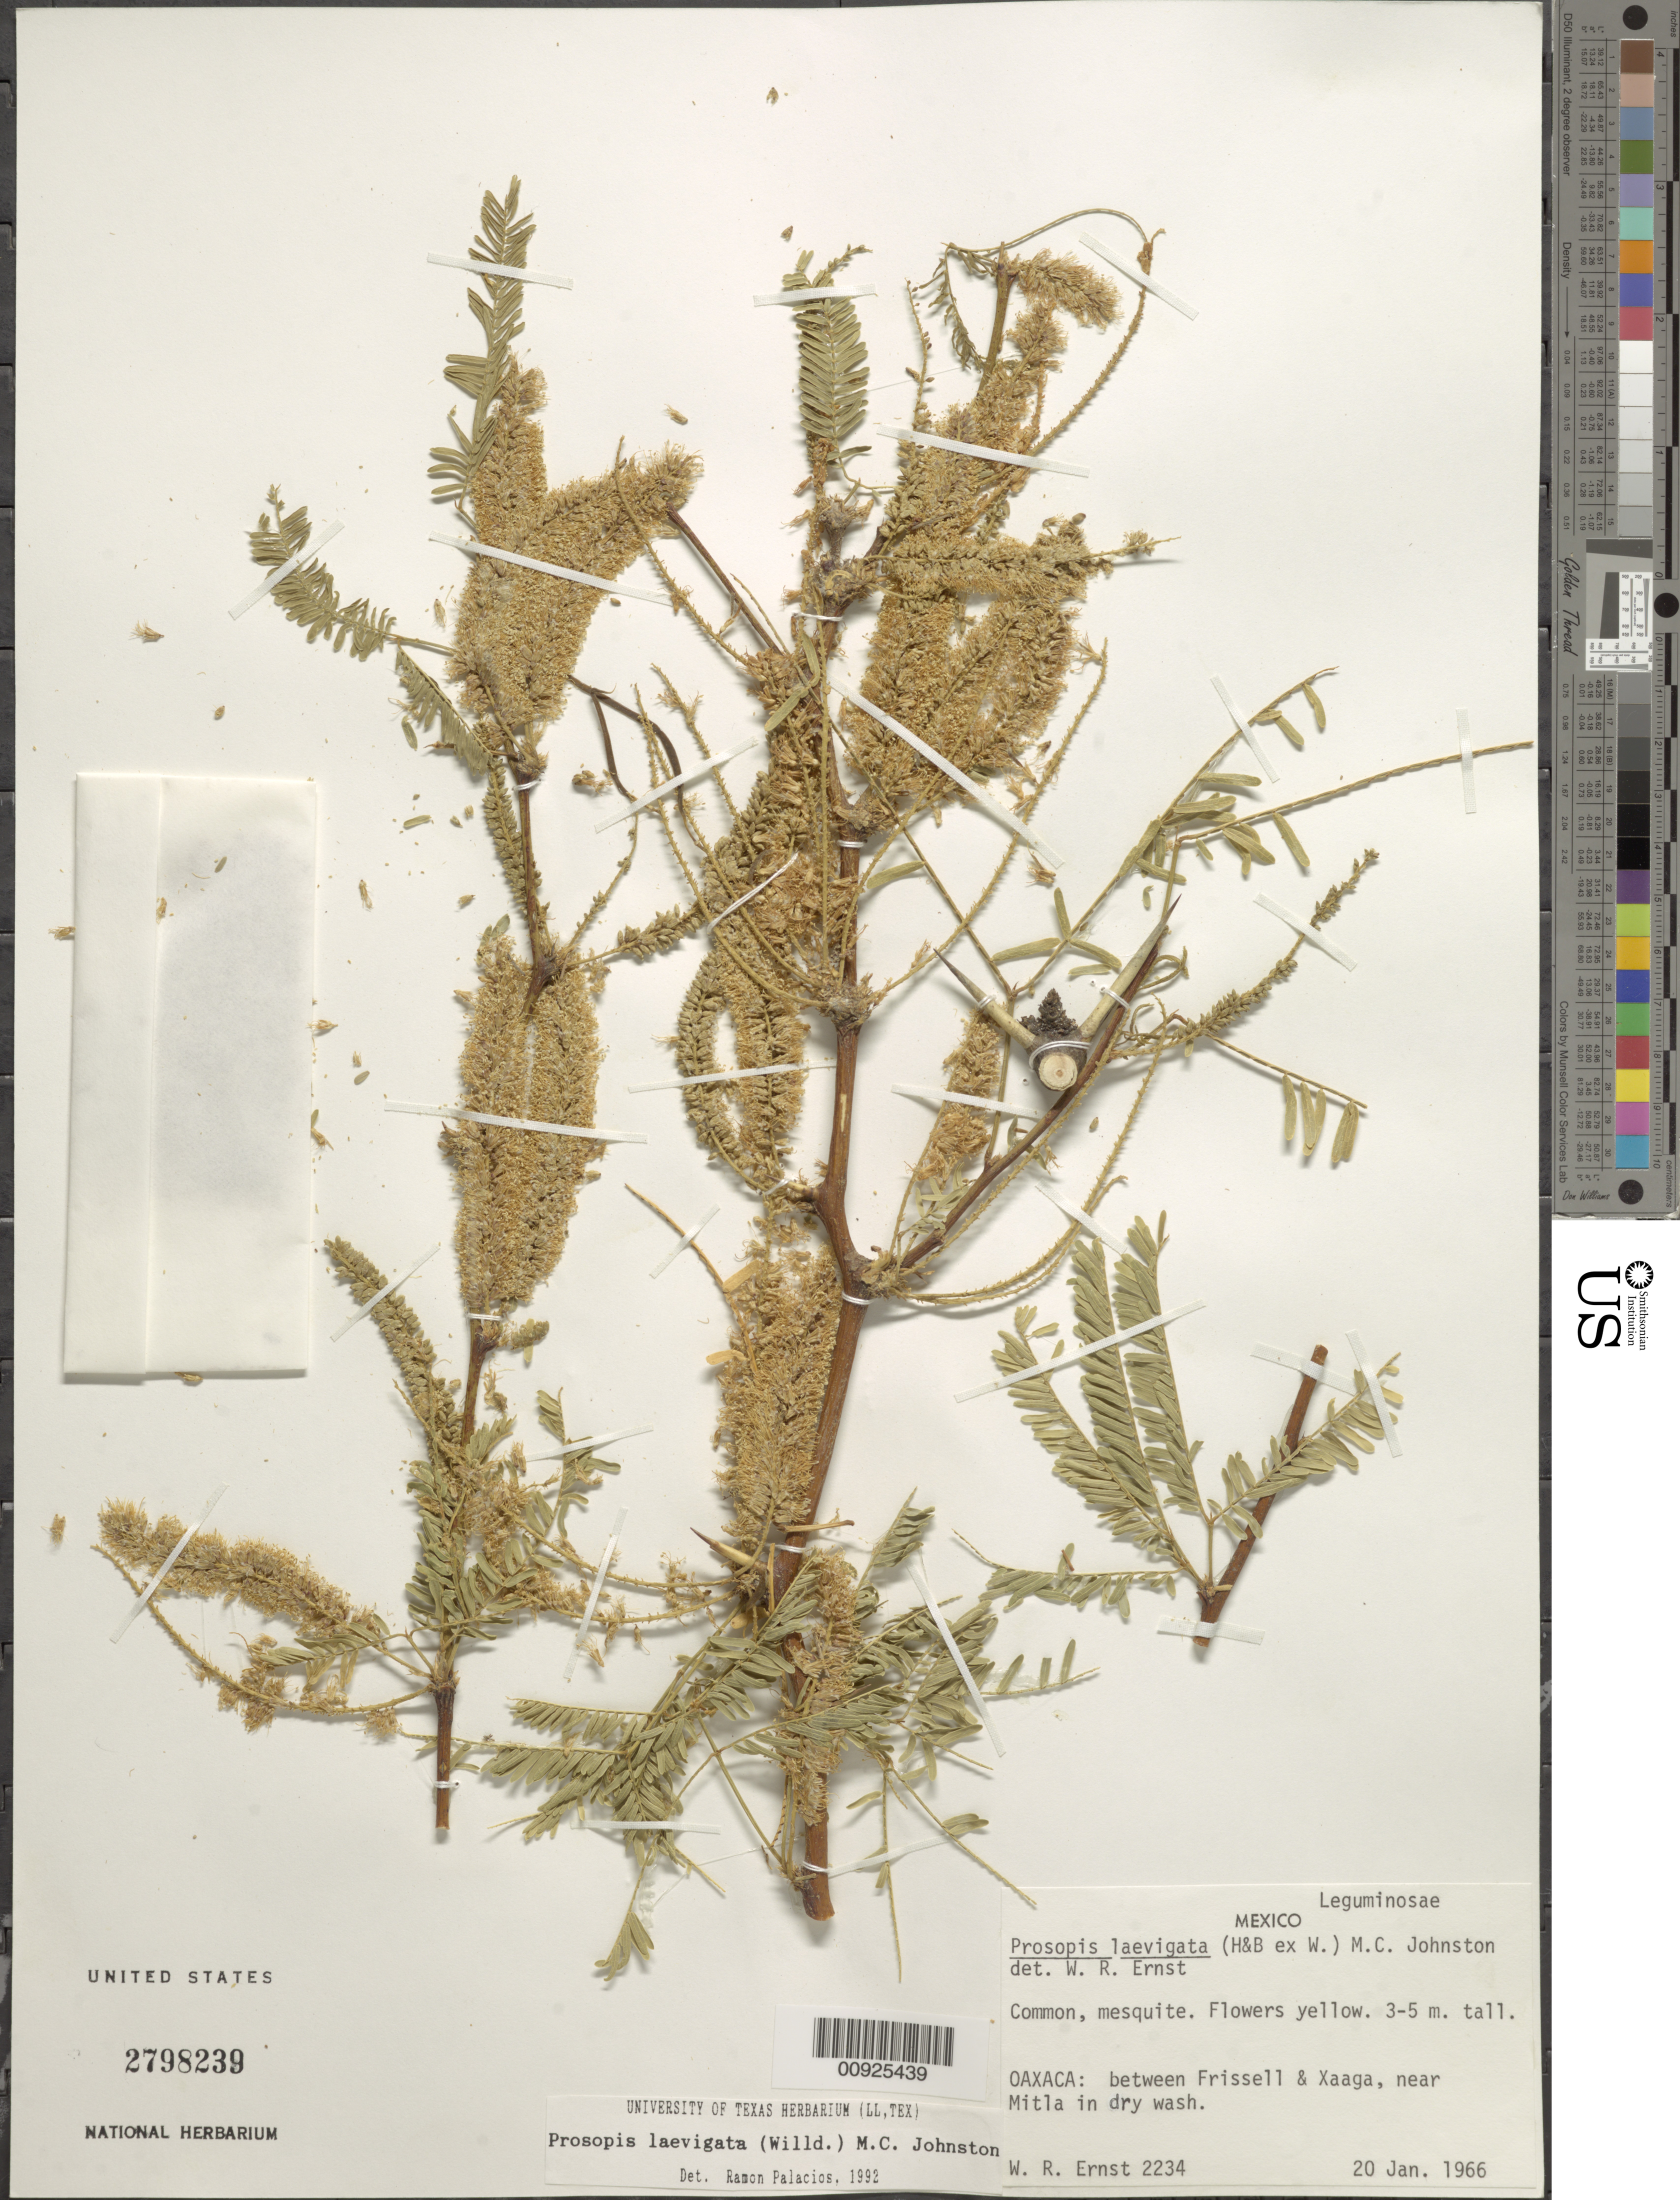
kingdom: Plantae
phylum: Tracheophyta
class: Magnoliopsida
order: Fabales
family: Fabaceae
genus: Neltuma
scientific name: Neltuma laevigata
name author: (Humb. & Bonpl. ex Willd.) Britton & Rose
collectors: W. R. Ernst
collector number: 2234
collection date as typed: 20 Jan 1966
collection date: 1966-01-20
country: Mexico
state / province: Oaxaca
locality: Oaxaca: between Frissell & Xaaga, near Mitla.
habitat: In dry wash.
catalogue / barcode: US 2798239